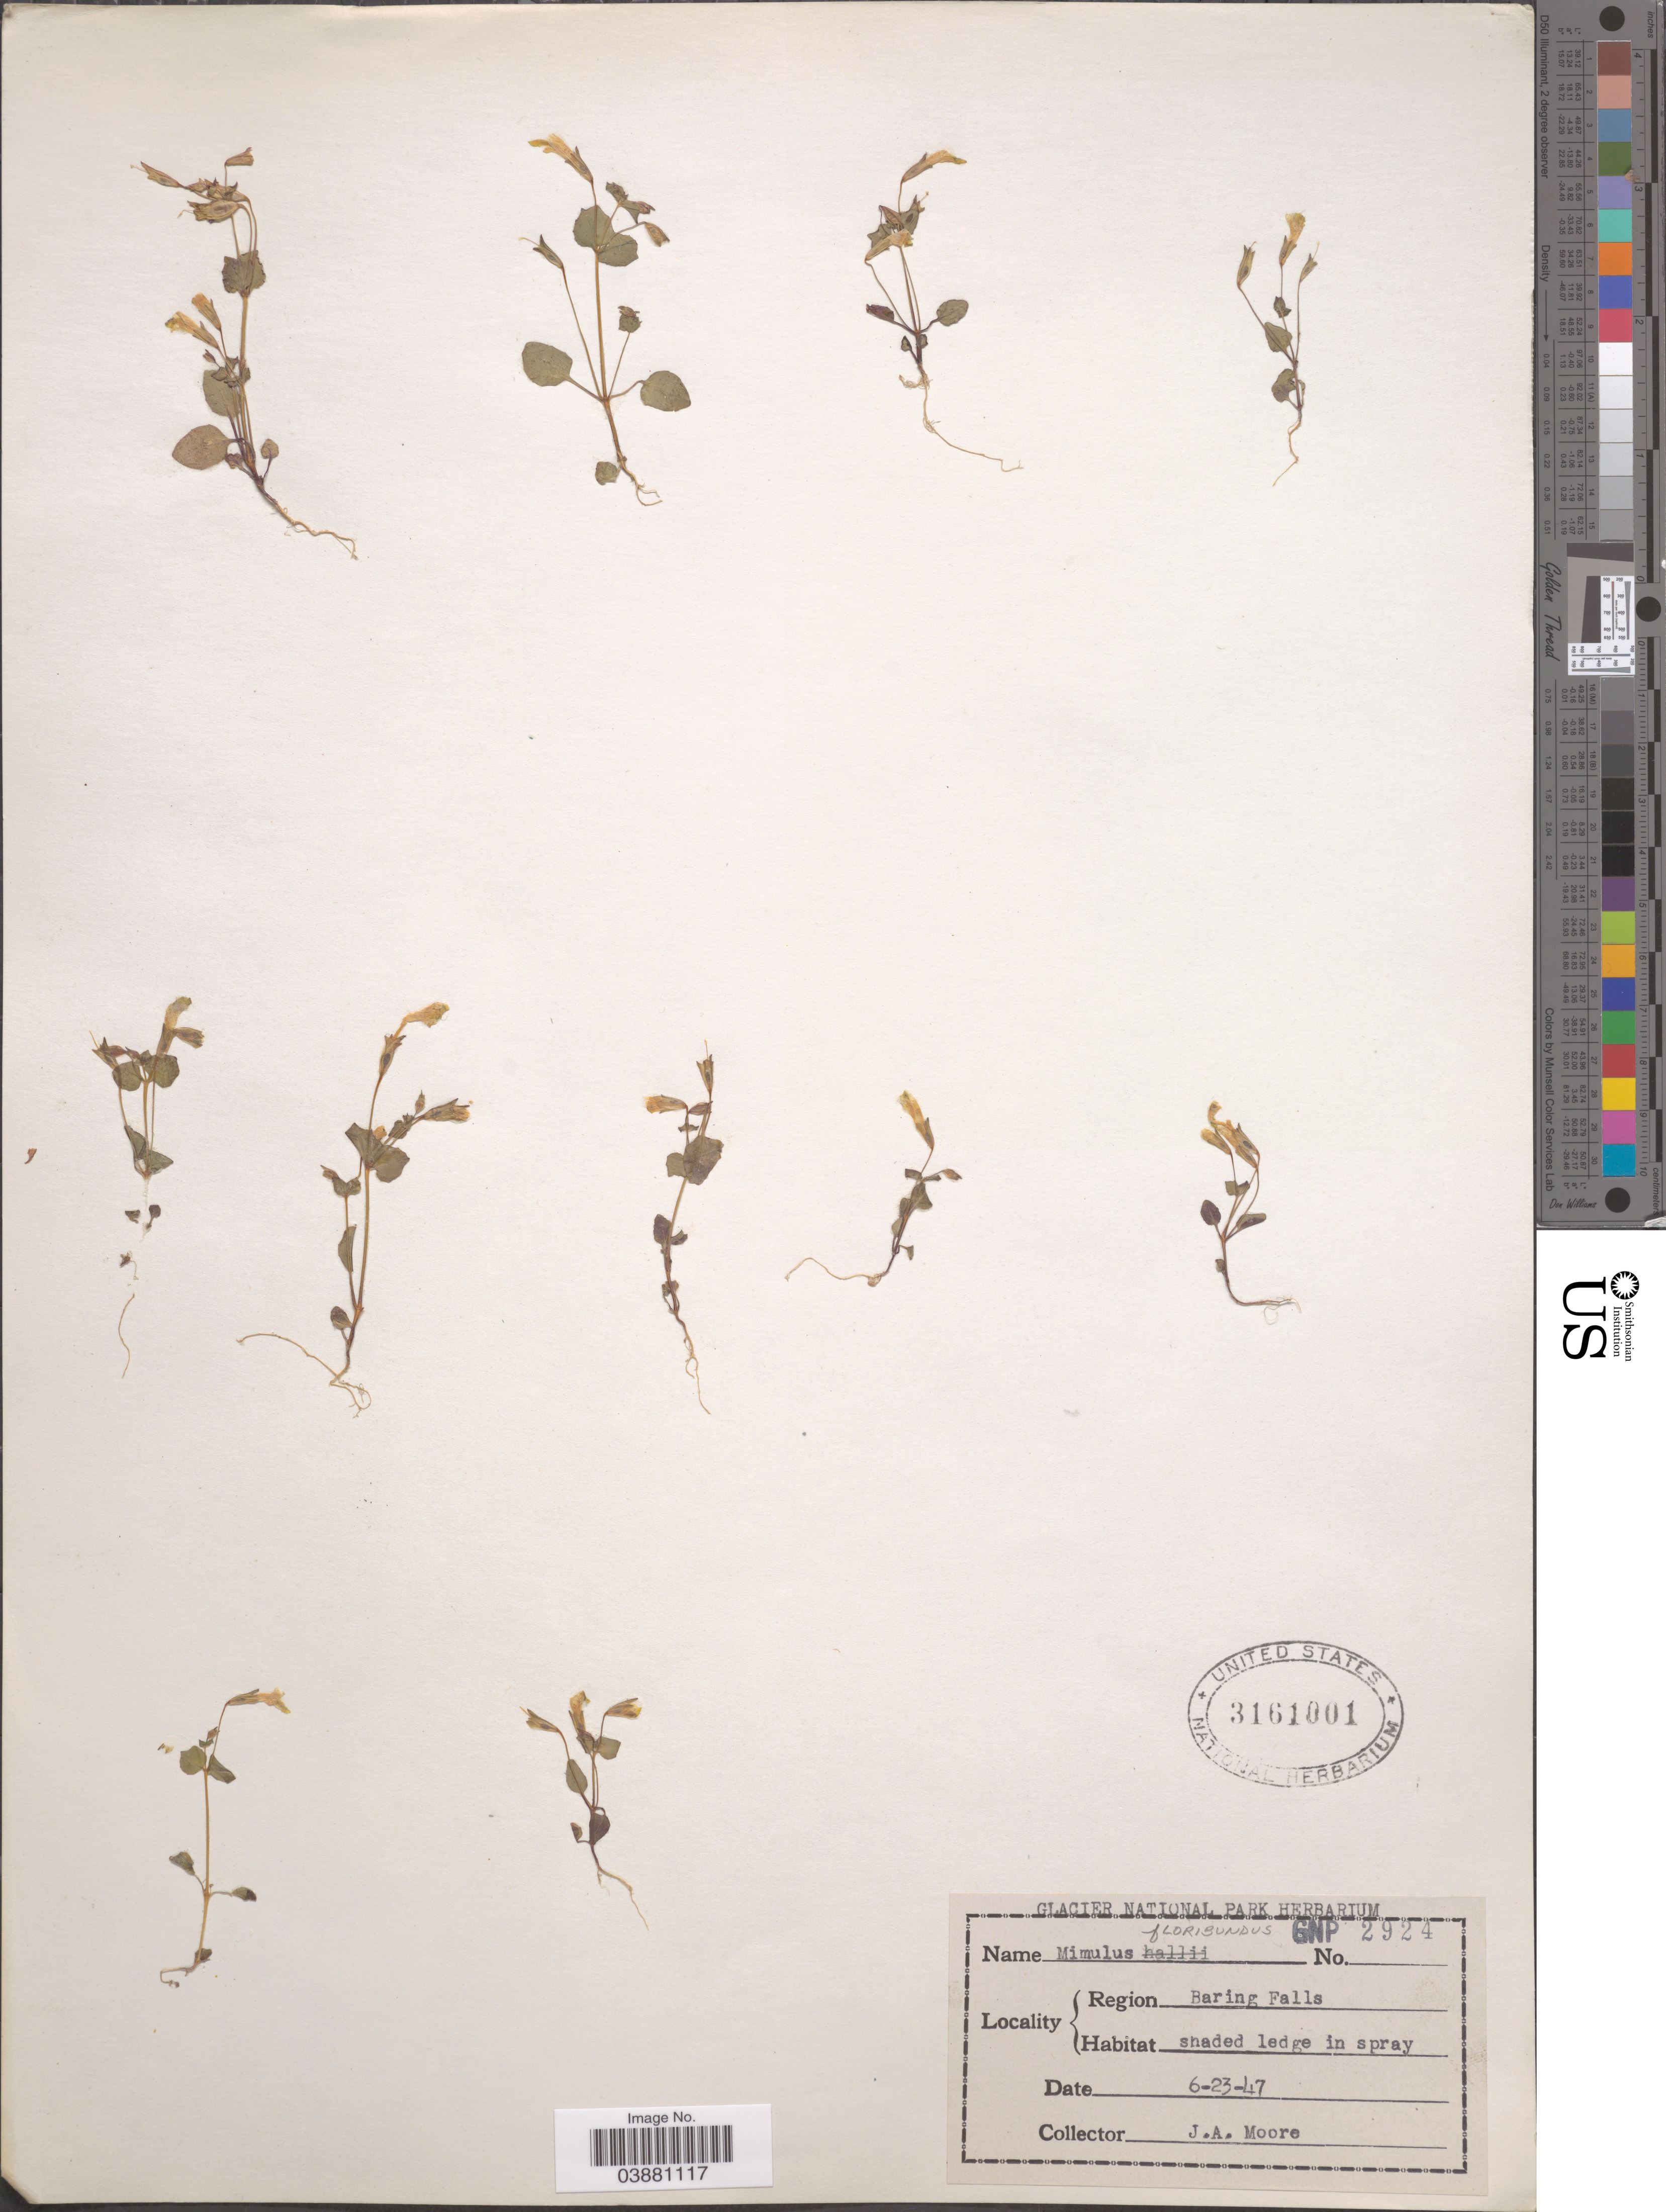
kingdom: Plantae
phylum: Tracheophyta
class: Magnoliopsida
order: Lamiales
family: Phrymaceae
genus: Mimulus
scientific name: Mimulus floribundus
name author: Douglas ex Lindl.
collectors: J. A. Moore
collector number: GNP 2924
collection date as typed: Transcribed d/m/y: 23/6/47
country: United States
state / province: Montana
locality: Region Baring Falls.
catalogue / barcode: US 3161001